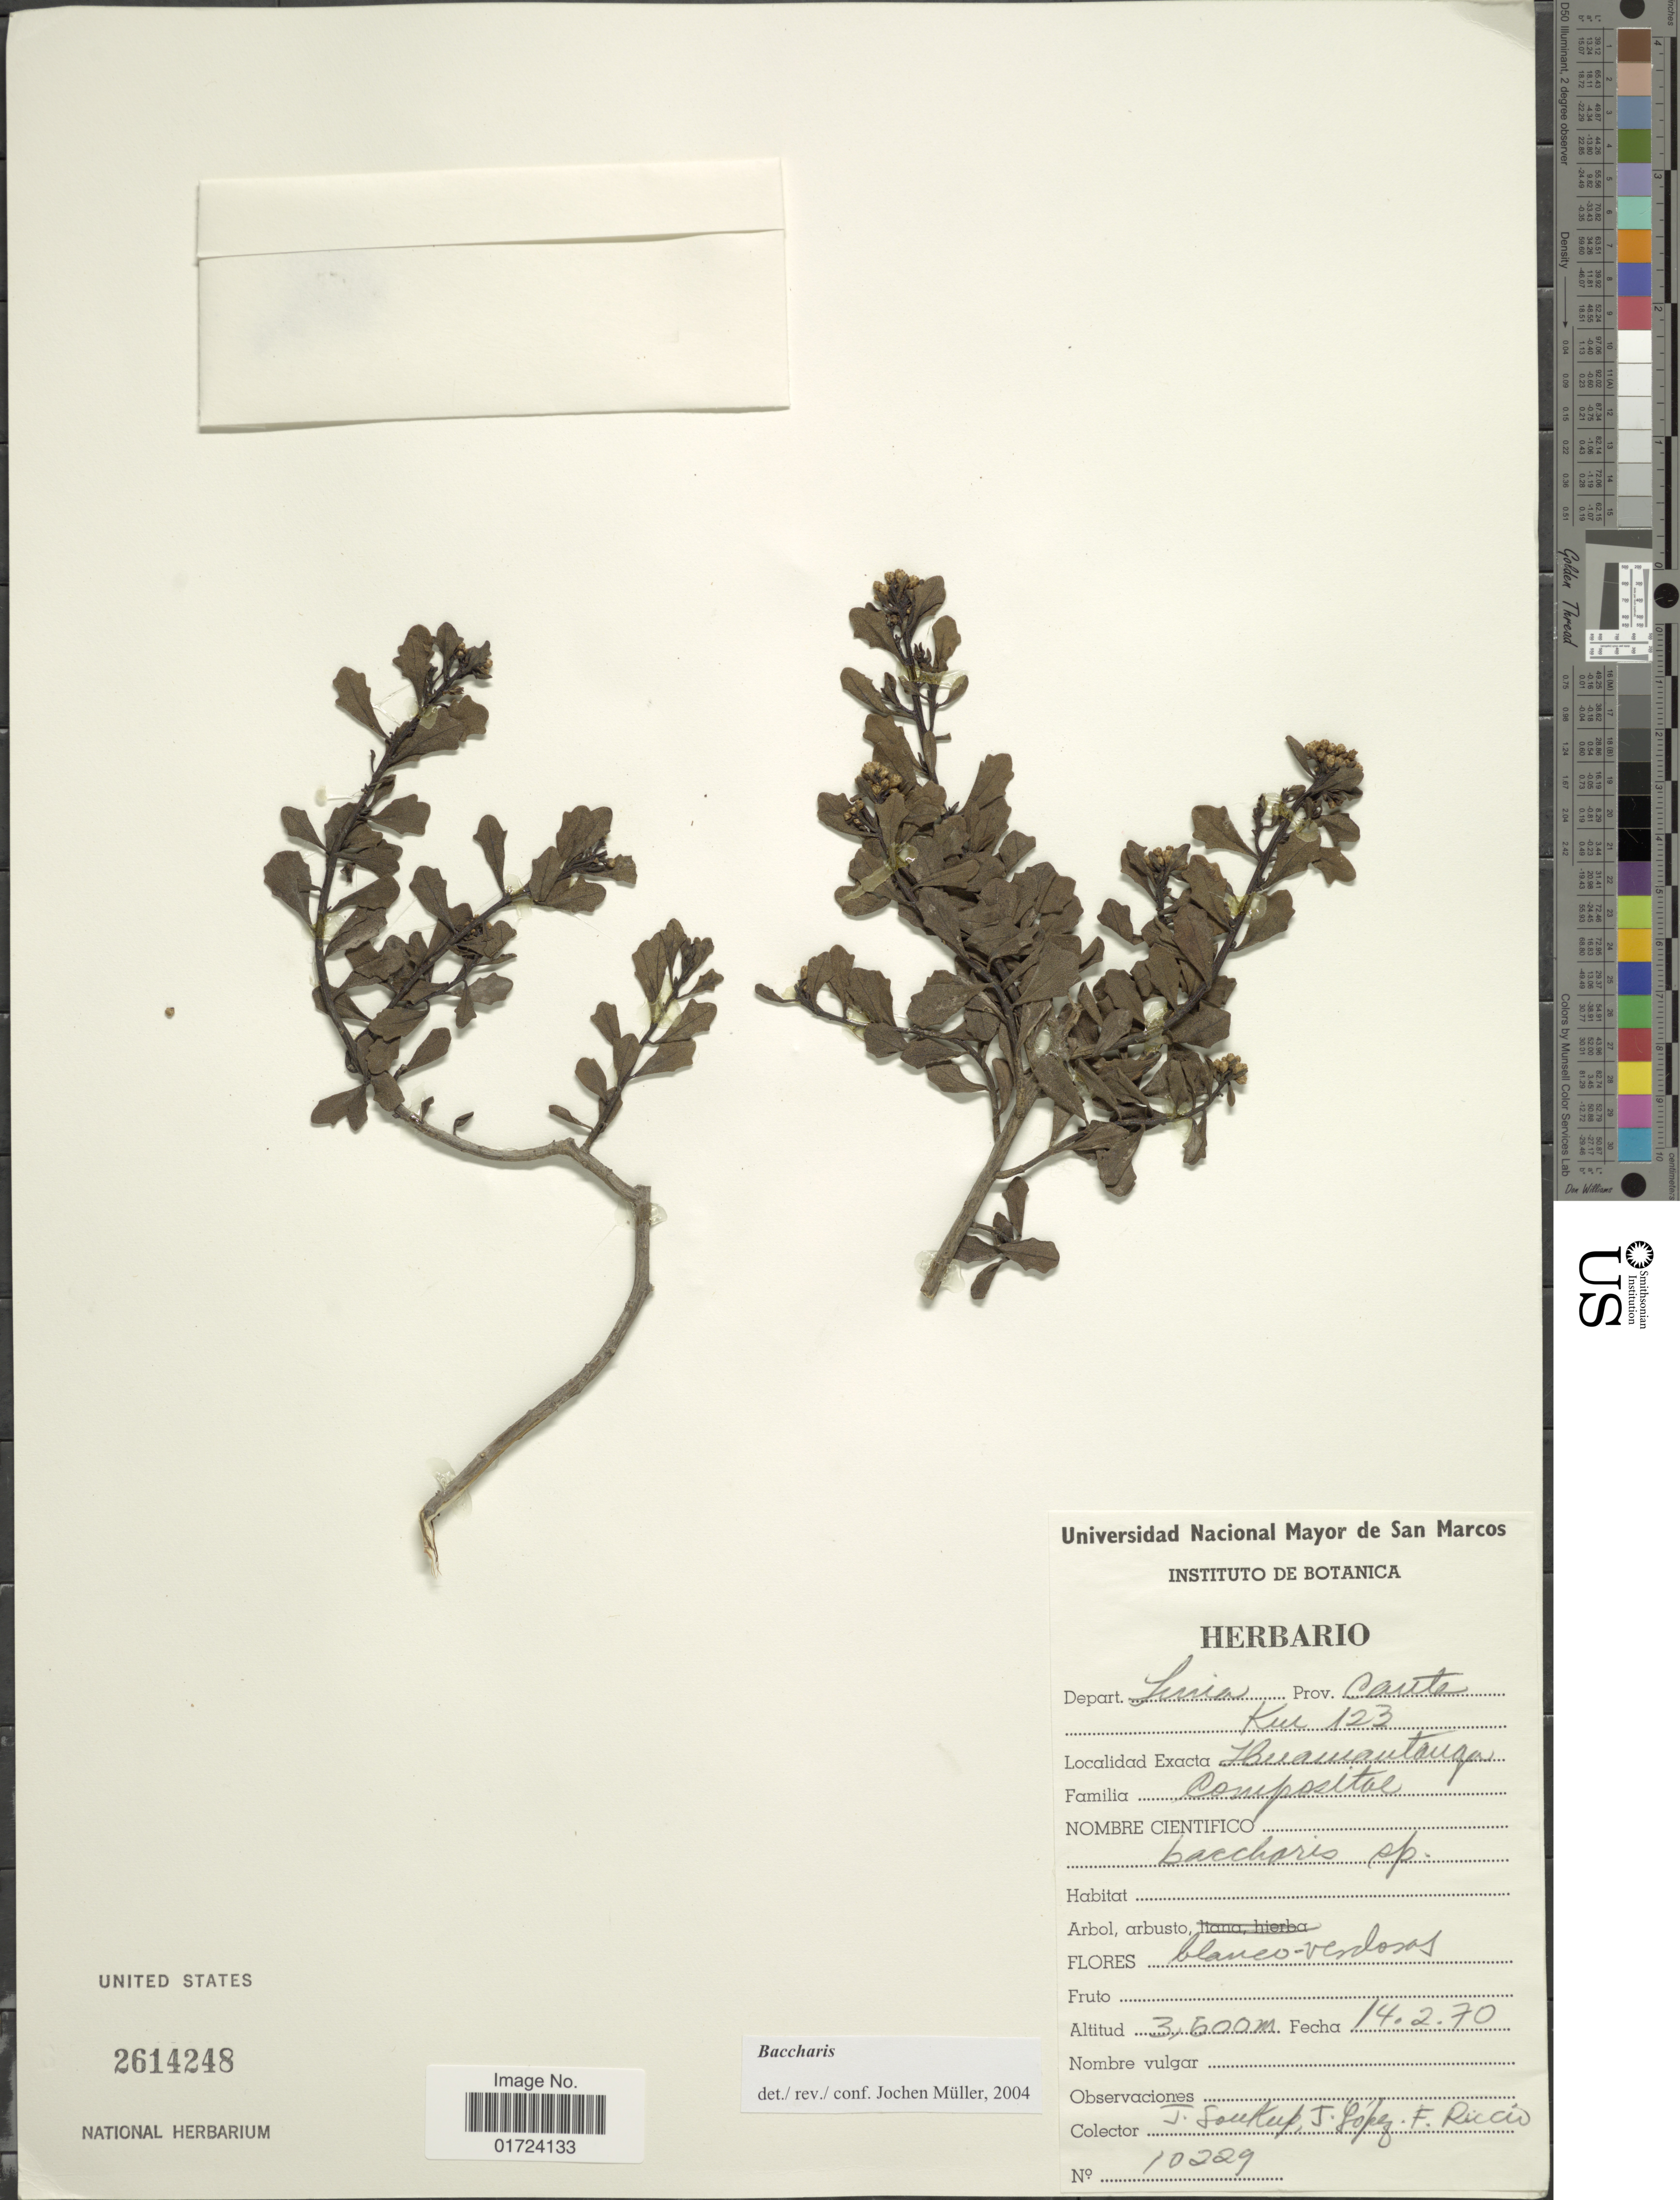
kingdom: Plantae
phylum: Tracheophyta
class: Magnoliopsida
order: Asterales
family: Asteraceae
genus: Baccharis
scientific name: Baccharis sp.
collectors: J. Soukup, J. Lopez & F. Riccio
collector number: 10229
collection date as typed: Transcribed d/m/y: 14/2/70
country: Peru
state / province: Lima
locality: Km. 123, Huamantanga, Prov. Canta, Depart. Lima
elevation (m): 3600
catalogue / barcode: US 2614248